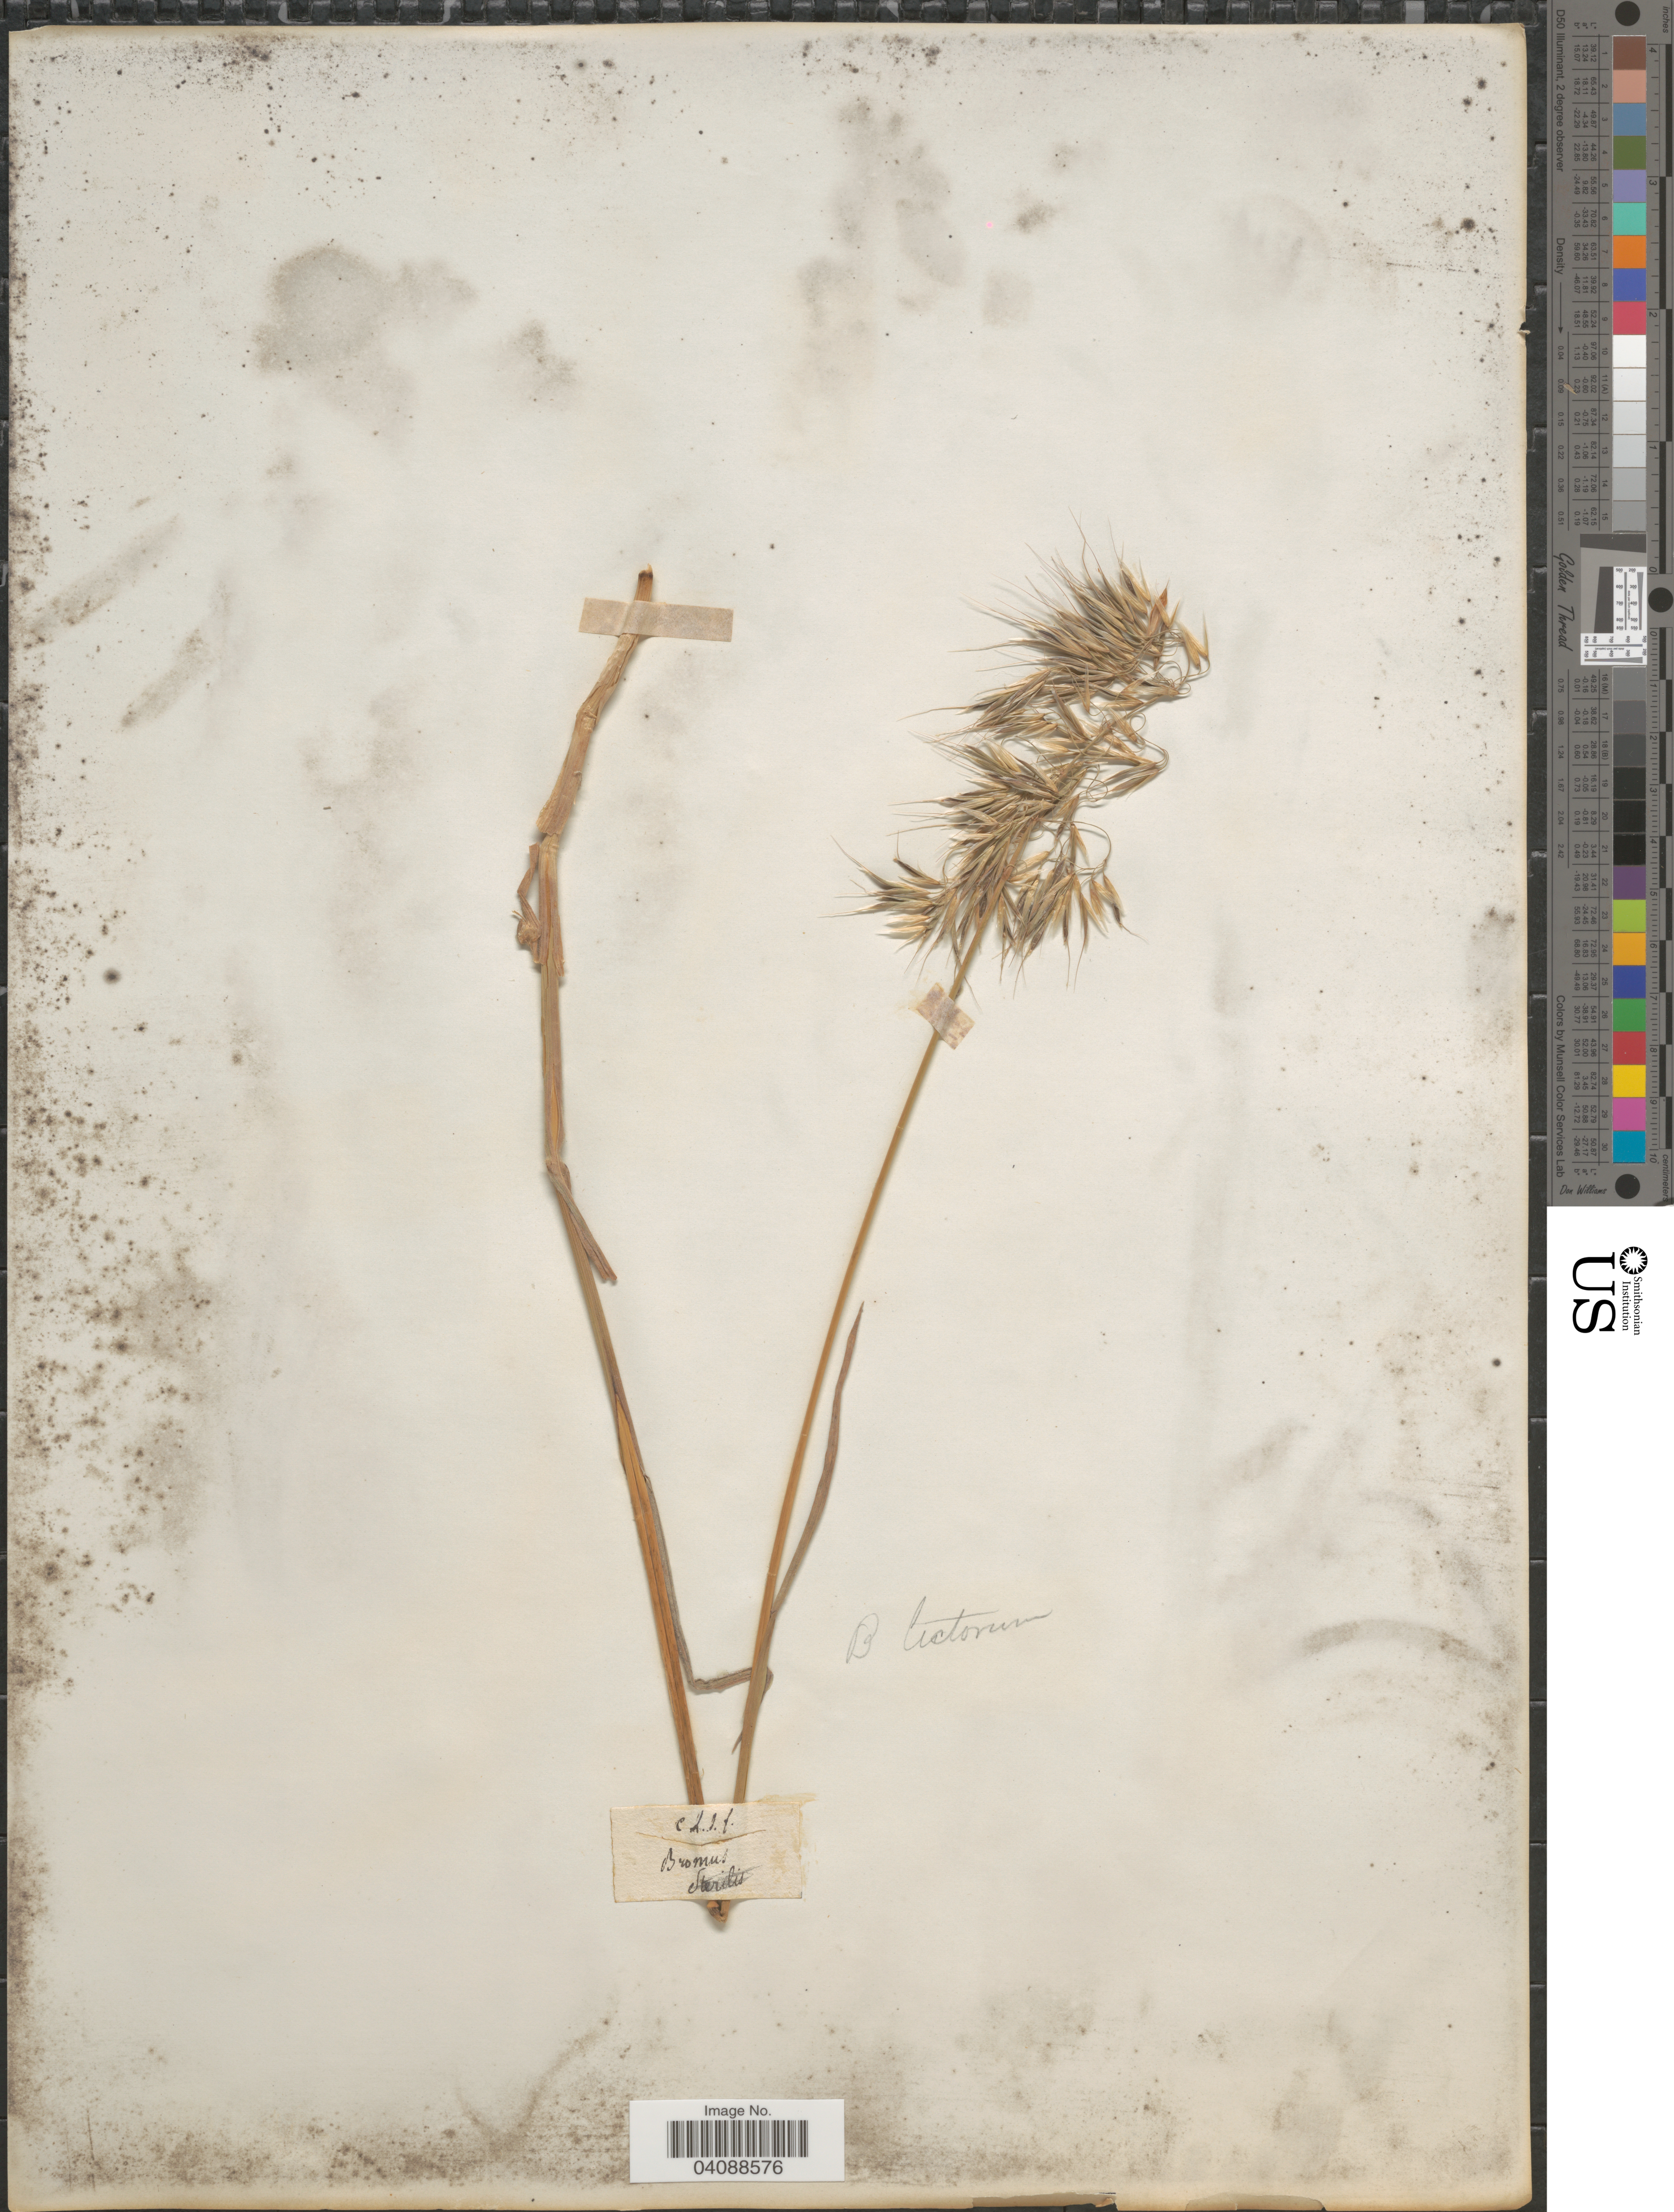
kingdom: Plantae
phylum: Tracheophyta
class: Liliopsida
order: Poales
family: Poaceae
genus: Bromus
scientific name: Bromus tectorum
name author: L.